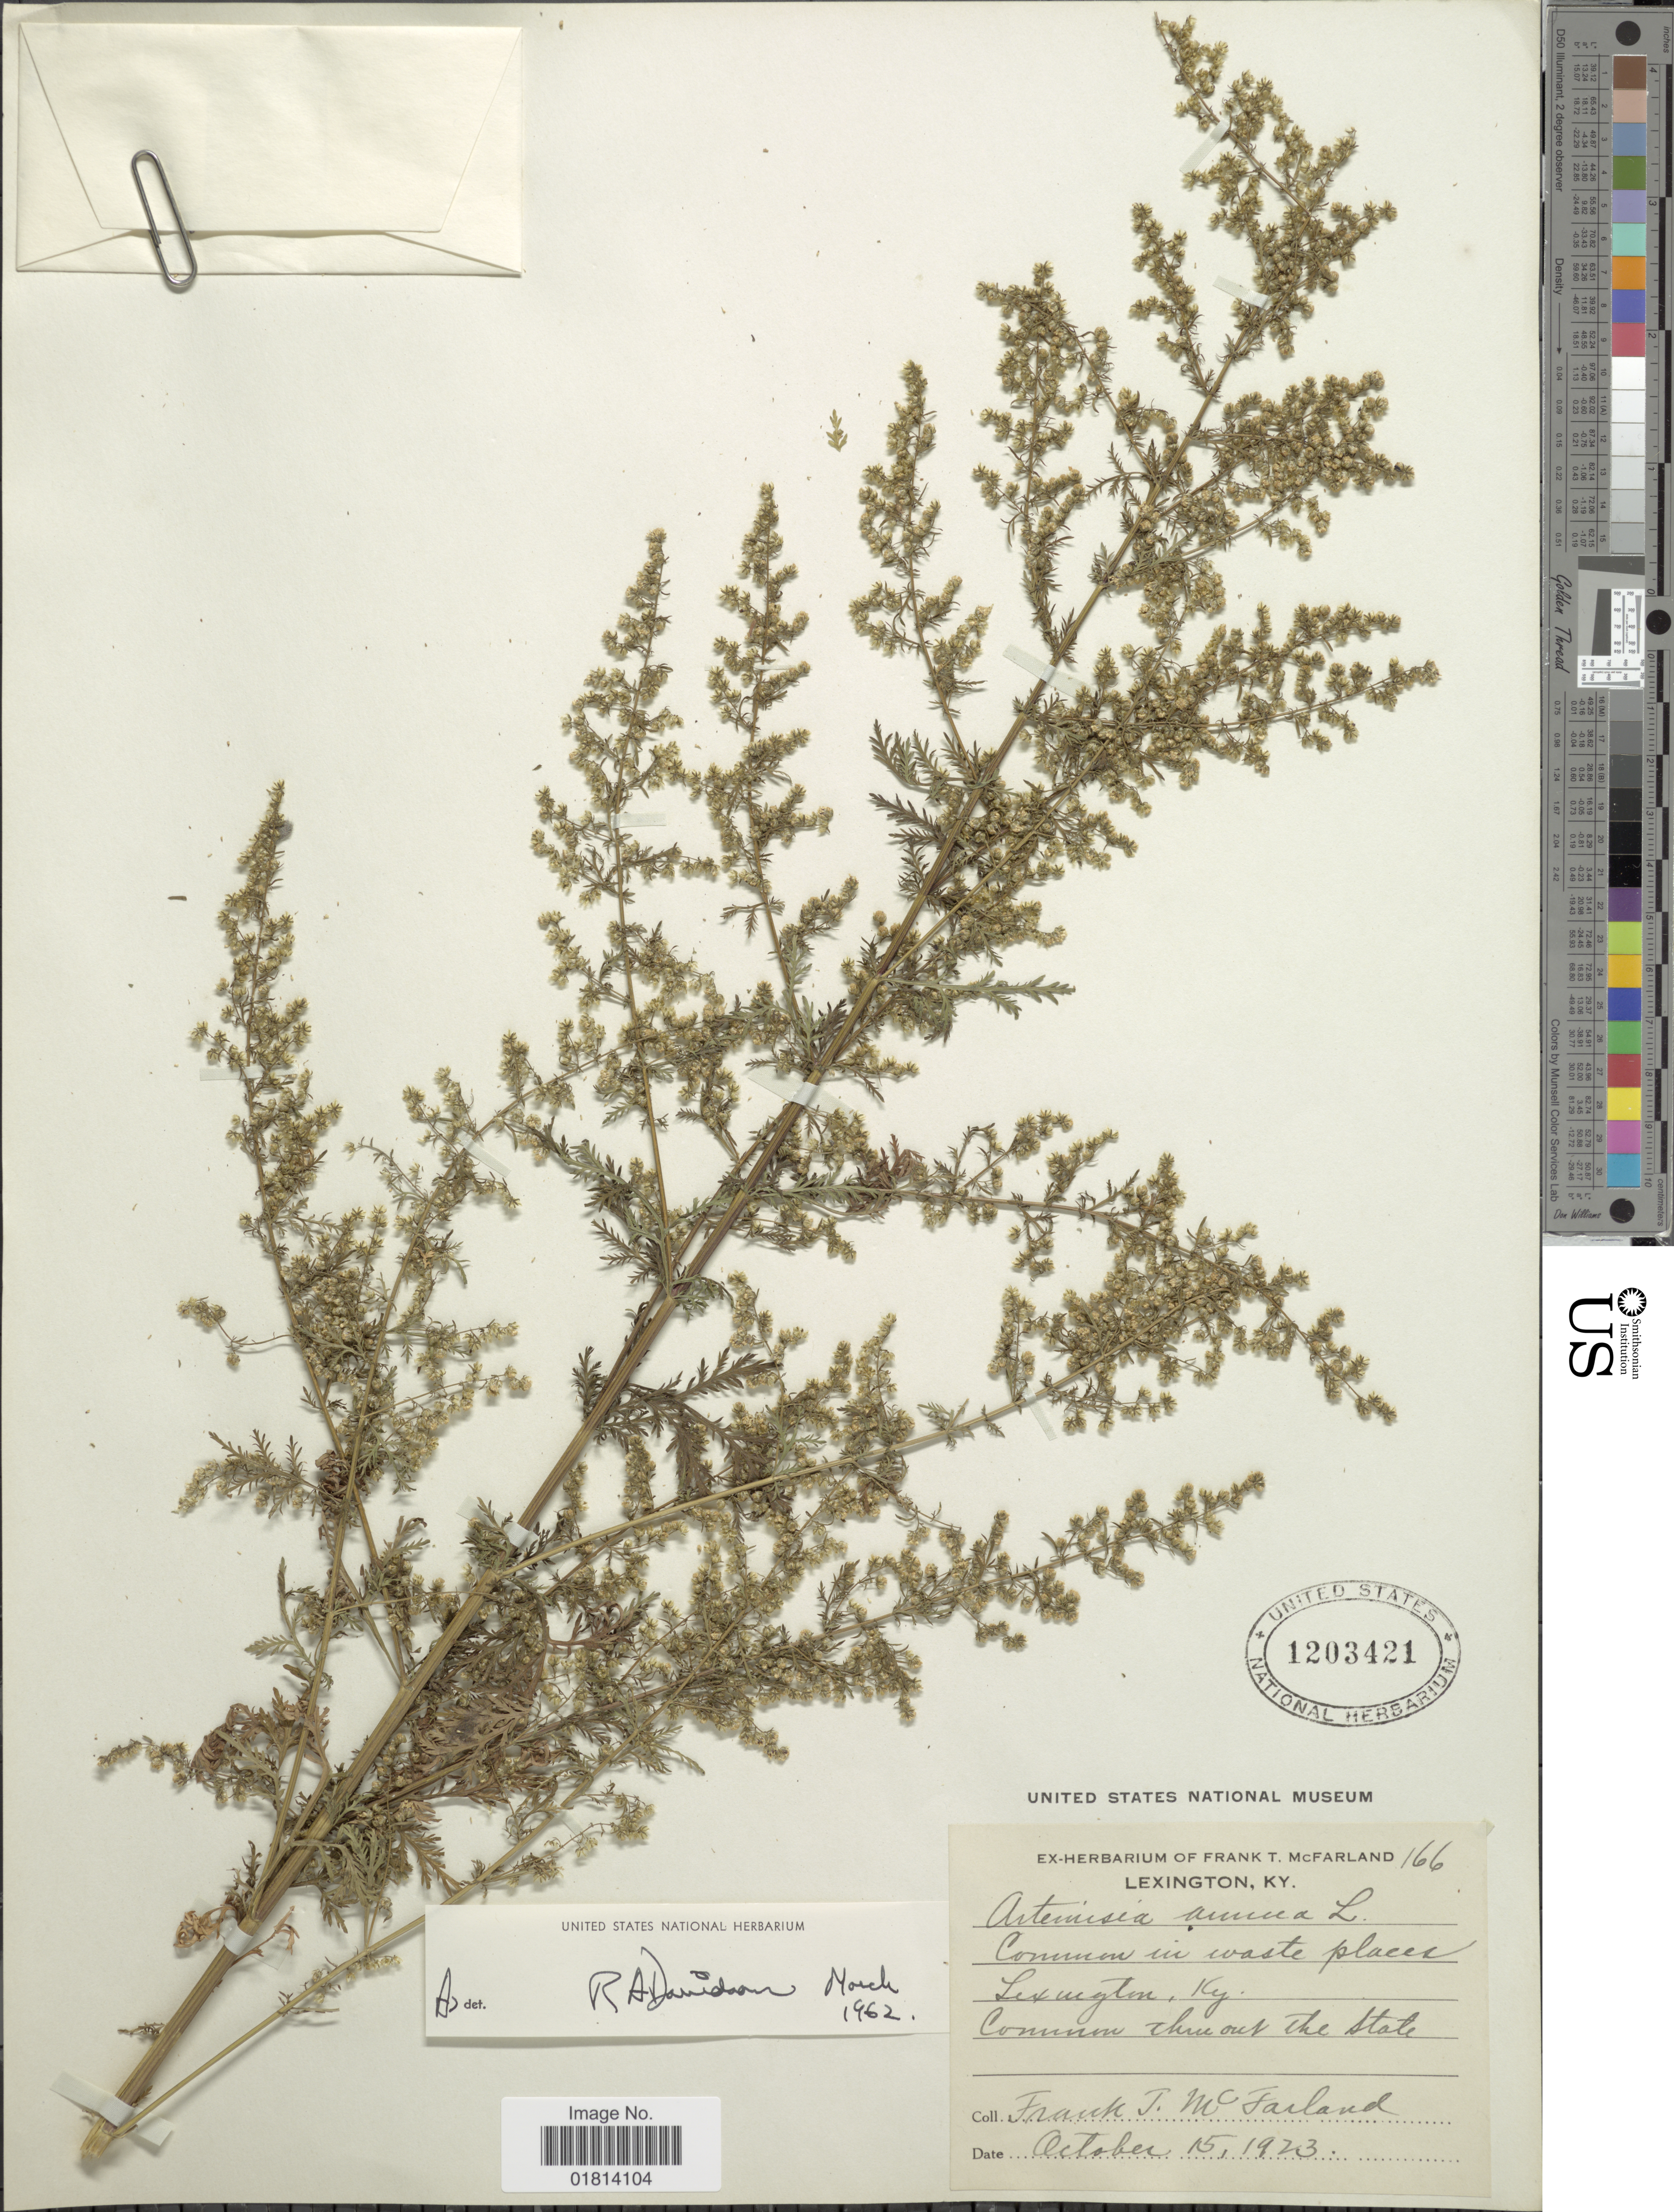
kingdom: Plantae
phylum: Tracheophyta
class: Magnoliopsida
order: Asterales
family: Asteraceae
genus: Artemisia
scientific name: Artemisia annua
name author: L.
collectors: F. McFarland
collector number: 166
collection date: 1923-10-15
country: United States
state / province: Kentucky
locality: Common in waste places, Lexington, Ky. Common thru out the State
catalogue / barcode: US 1203421